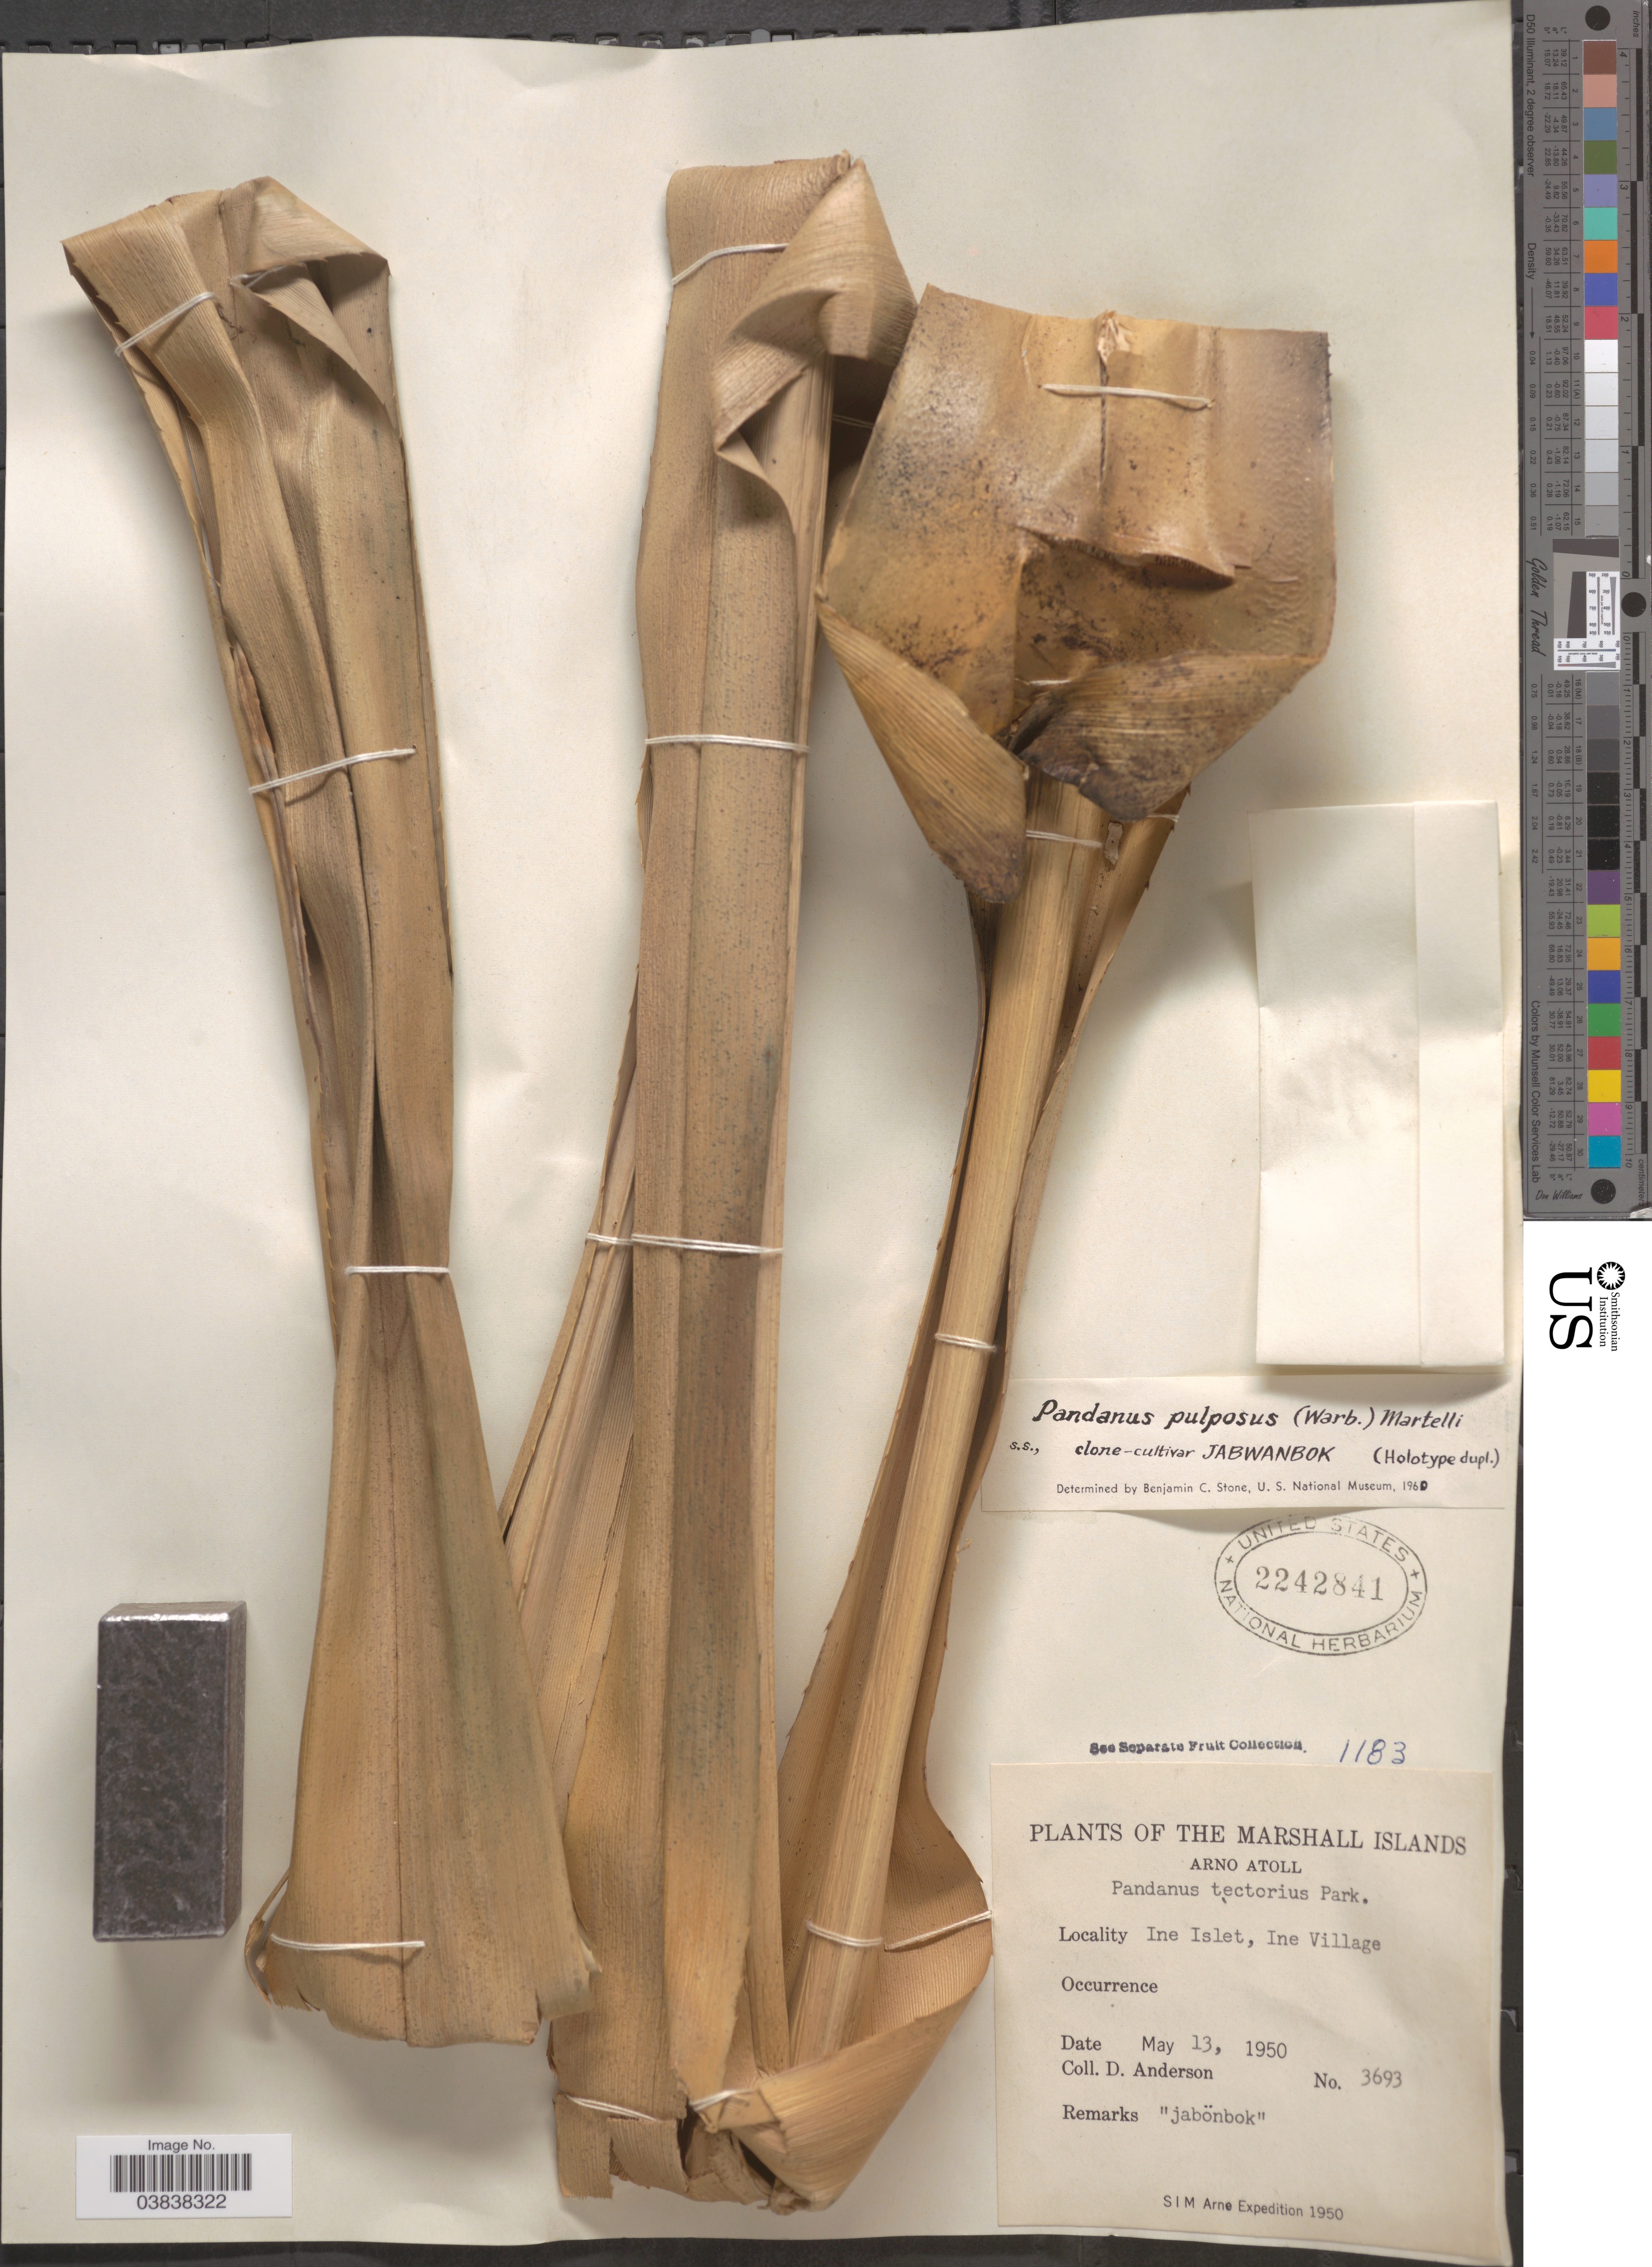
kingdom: Plantae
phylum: Tracheophyta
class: Liliopsida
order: Pandanales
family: Pandanaceae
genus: Pandanus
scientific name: Pandanus pulposus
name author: (Warb.) Martelli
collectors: D. Anderson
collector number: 3693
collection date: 1950-05-13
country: Marshall Islands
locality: Arno Atoll. Ine Islet, Ine Village.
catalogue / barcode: US 2242841